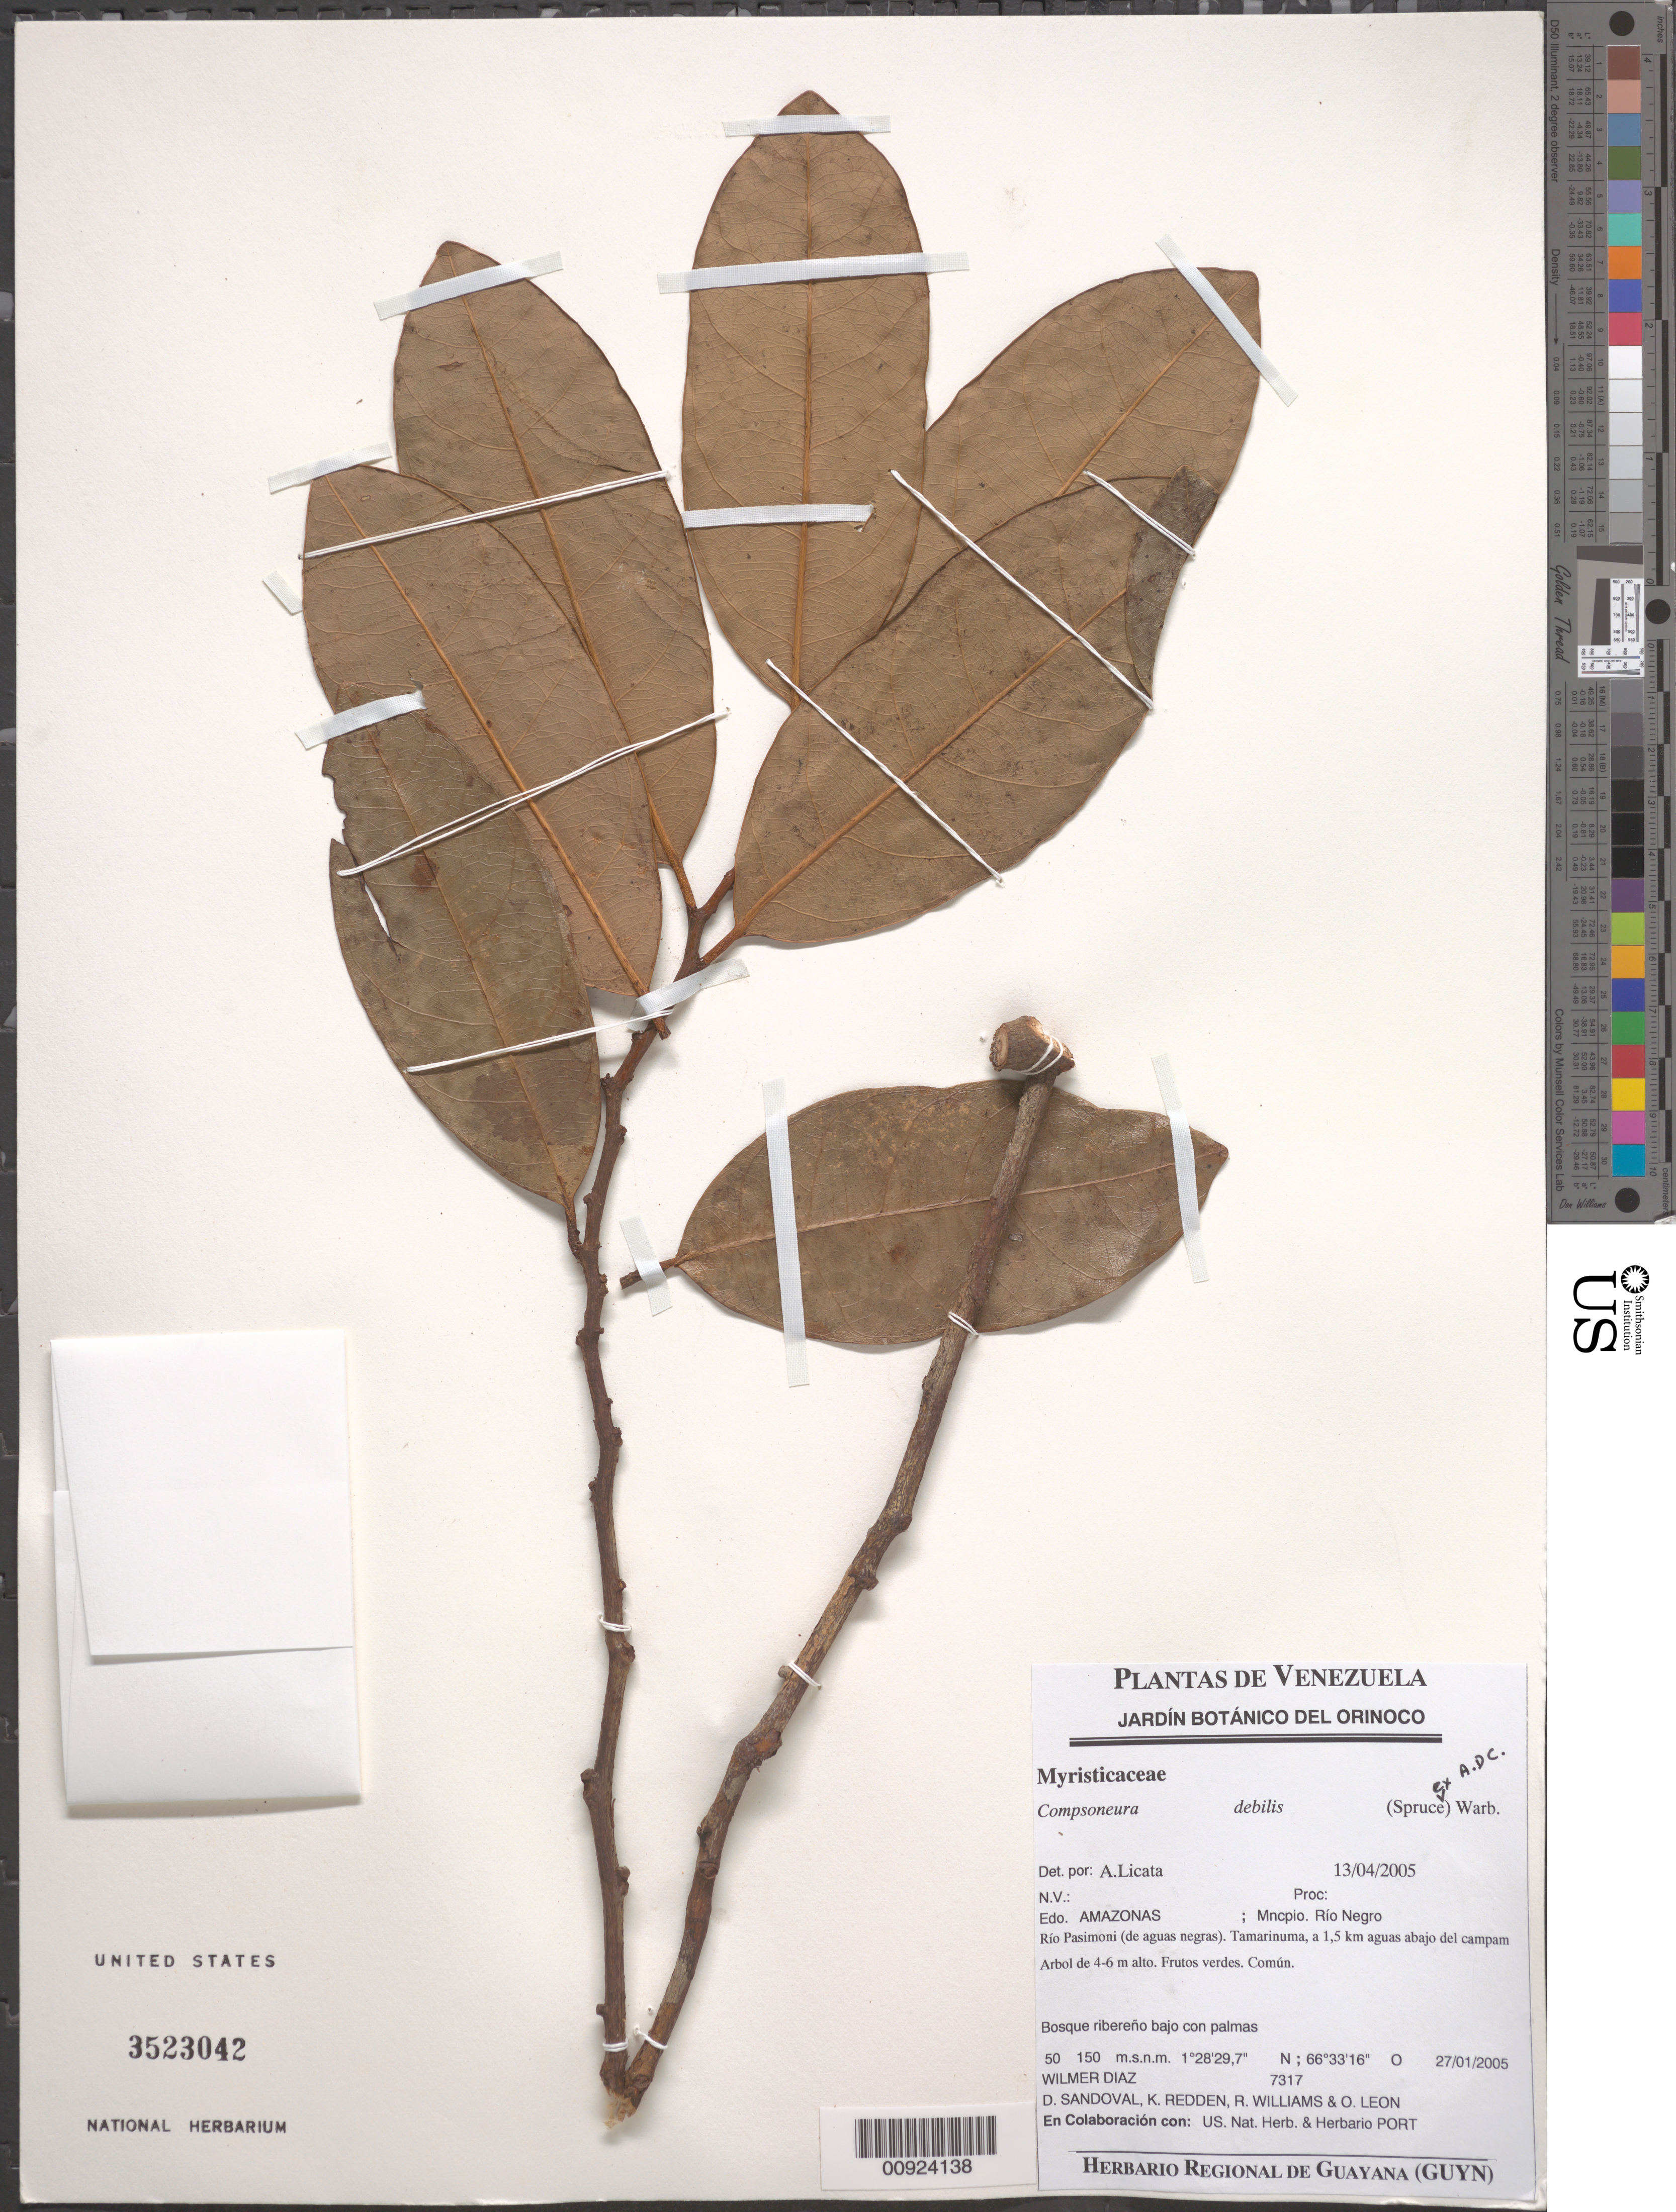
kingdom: Plantae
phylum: Tracheophyta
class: Magnoliopsida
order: Magnoliales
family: Myristicaceae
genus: Compsoneura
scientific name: Compsoneura debilis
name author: (Spruce ex A. DC.) Warb.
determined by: Licata, A., (PORT), Univ. Nac. Exp. de los Llanos Ezequiel Zamora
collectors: W. Díaz P., D. Sandoval, K. M. Redden, R. Williams & O. León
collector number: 7317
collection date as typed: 27-Jan-05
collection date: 2005-01-27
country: Venezuela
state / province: Amazonas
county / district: Río Negro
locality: Río Pasimoni, Tamarinuma, a 1.5 aguas abajo del campamento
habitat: Bosque ribereno bajo con palmas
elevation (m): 50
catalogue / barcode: US 3523042